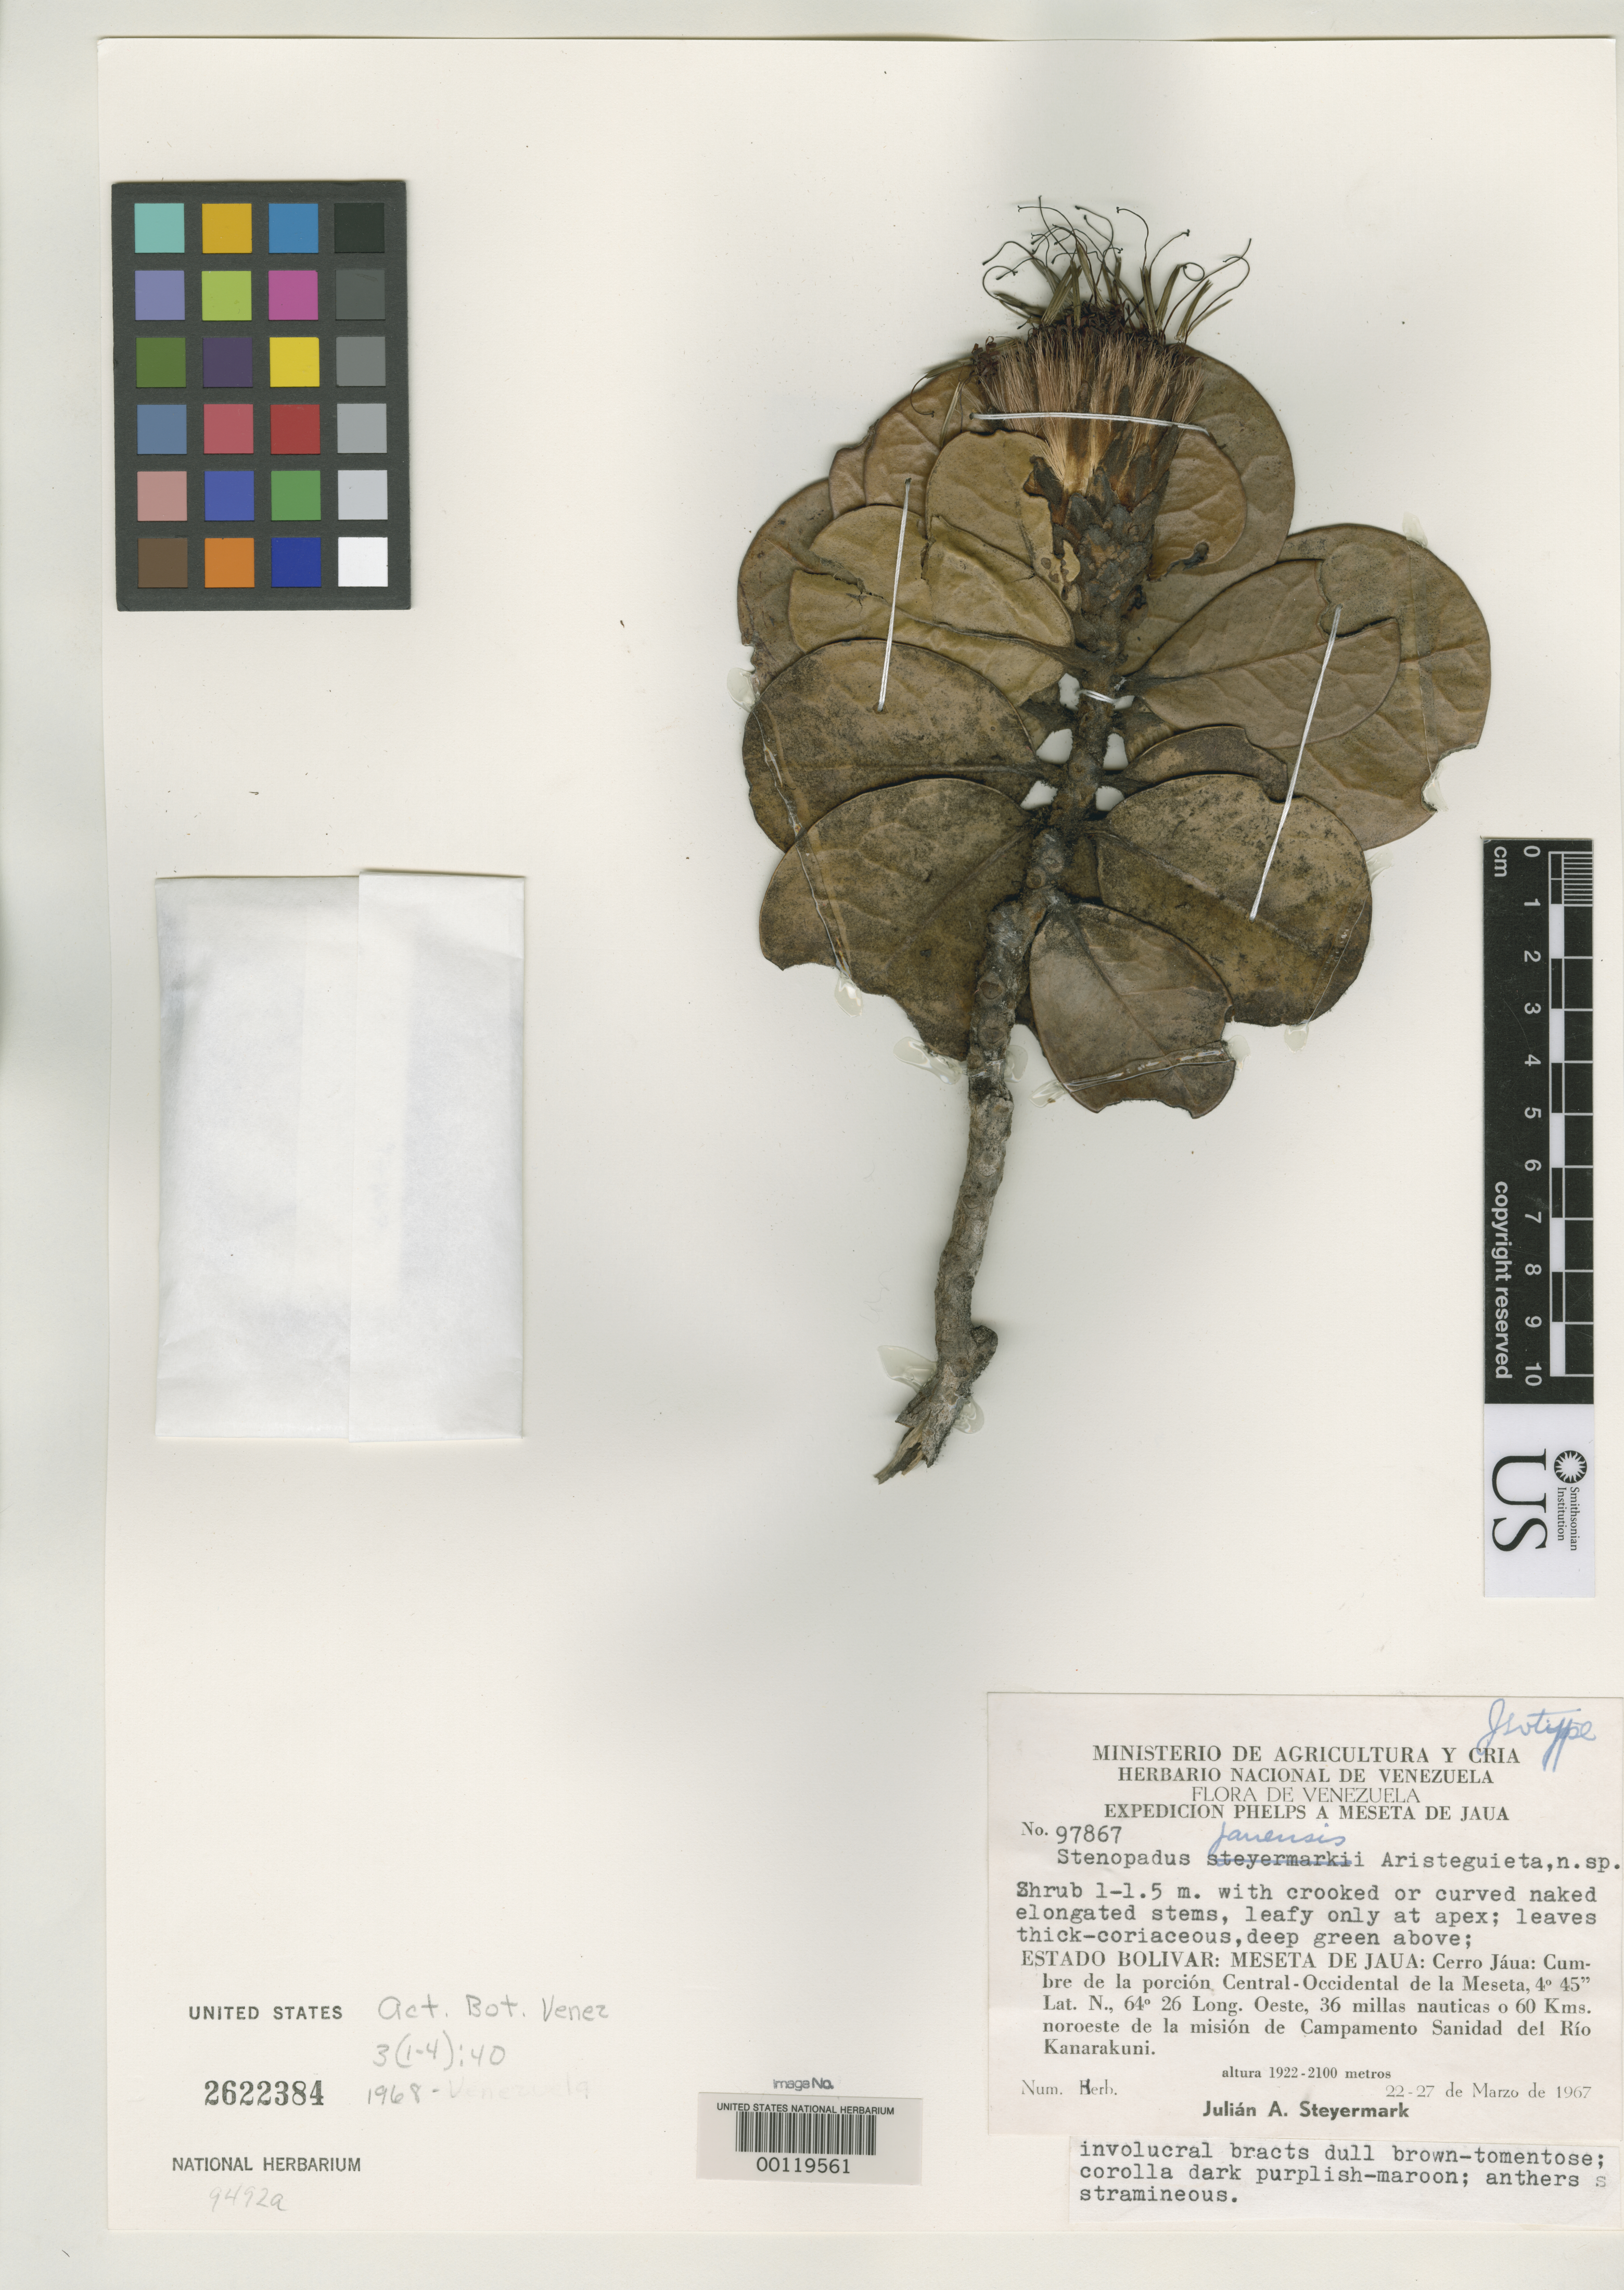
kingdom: Plantae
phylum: Tracheophyta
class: Magnoliopsida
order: Asterales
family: Asteraceae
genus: Stenopadus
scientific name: Stenopadus jauensis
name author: Aristeg.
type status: Isotype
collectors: J. Steyermark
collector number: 97867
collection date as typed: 22 Mar 1967 to 27 Mar 1967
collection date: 1967-03-22/1967-03-27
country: Venezuela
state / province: Bolivar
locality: Jaua Meseta, Cerro Jaua.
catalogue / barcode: US 2622384